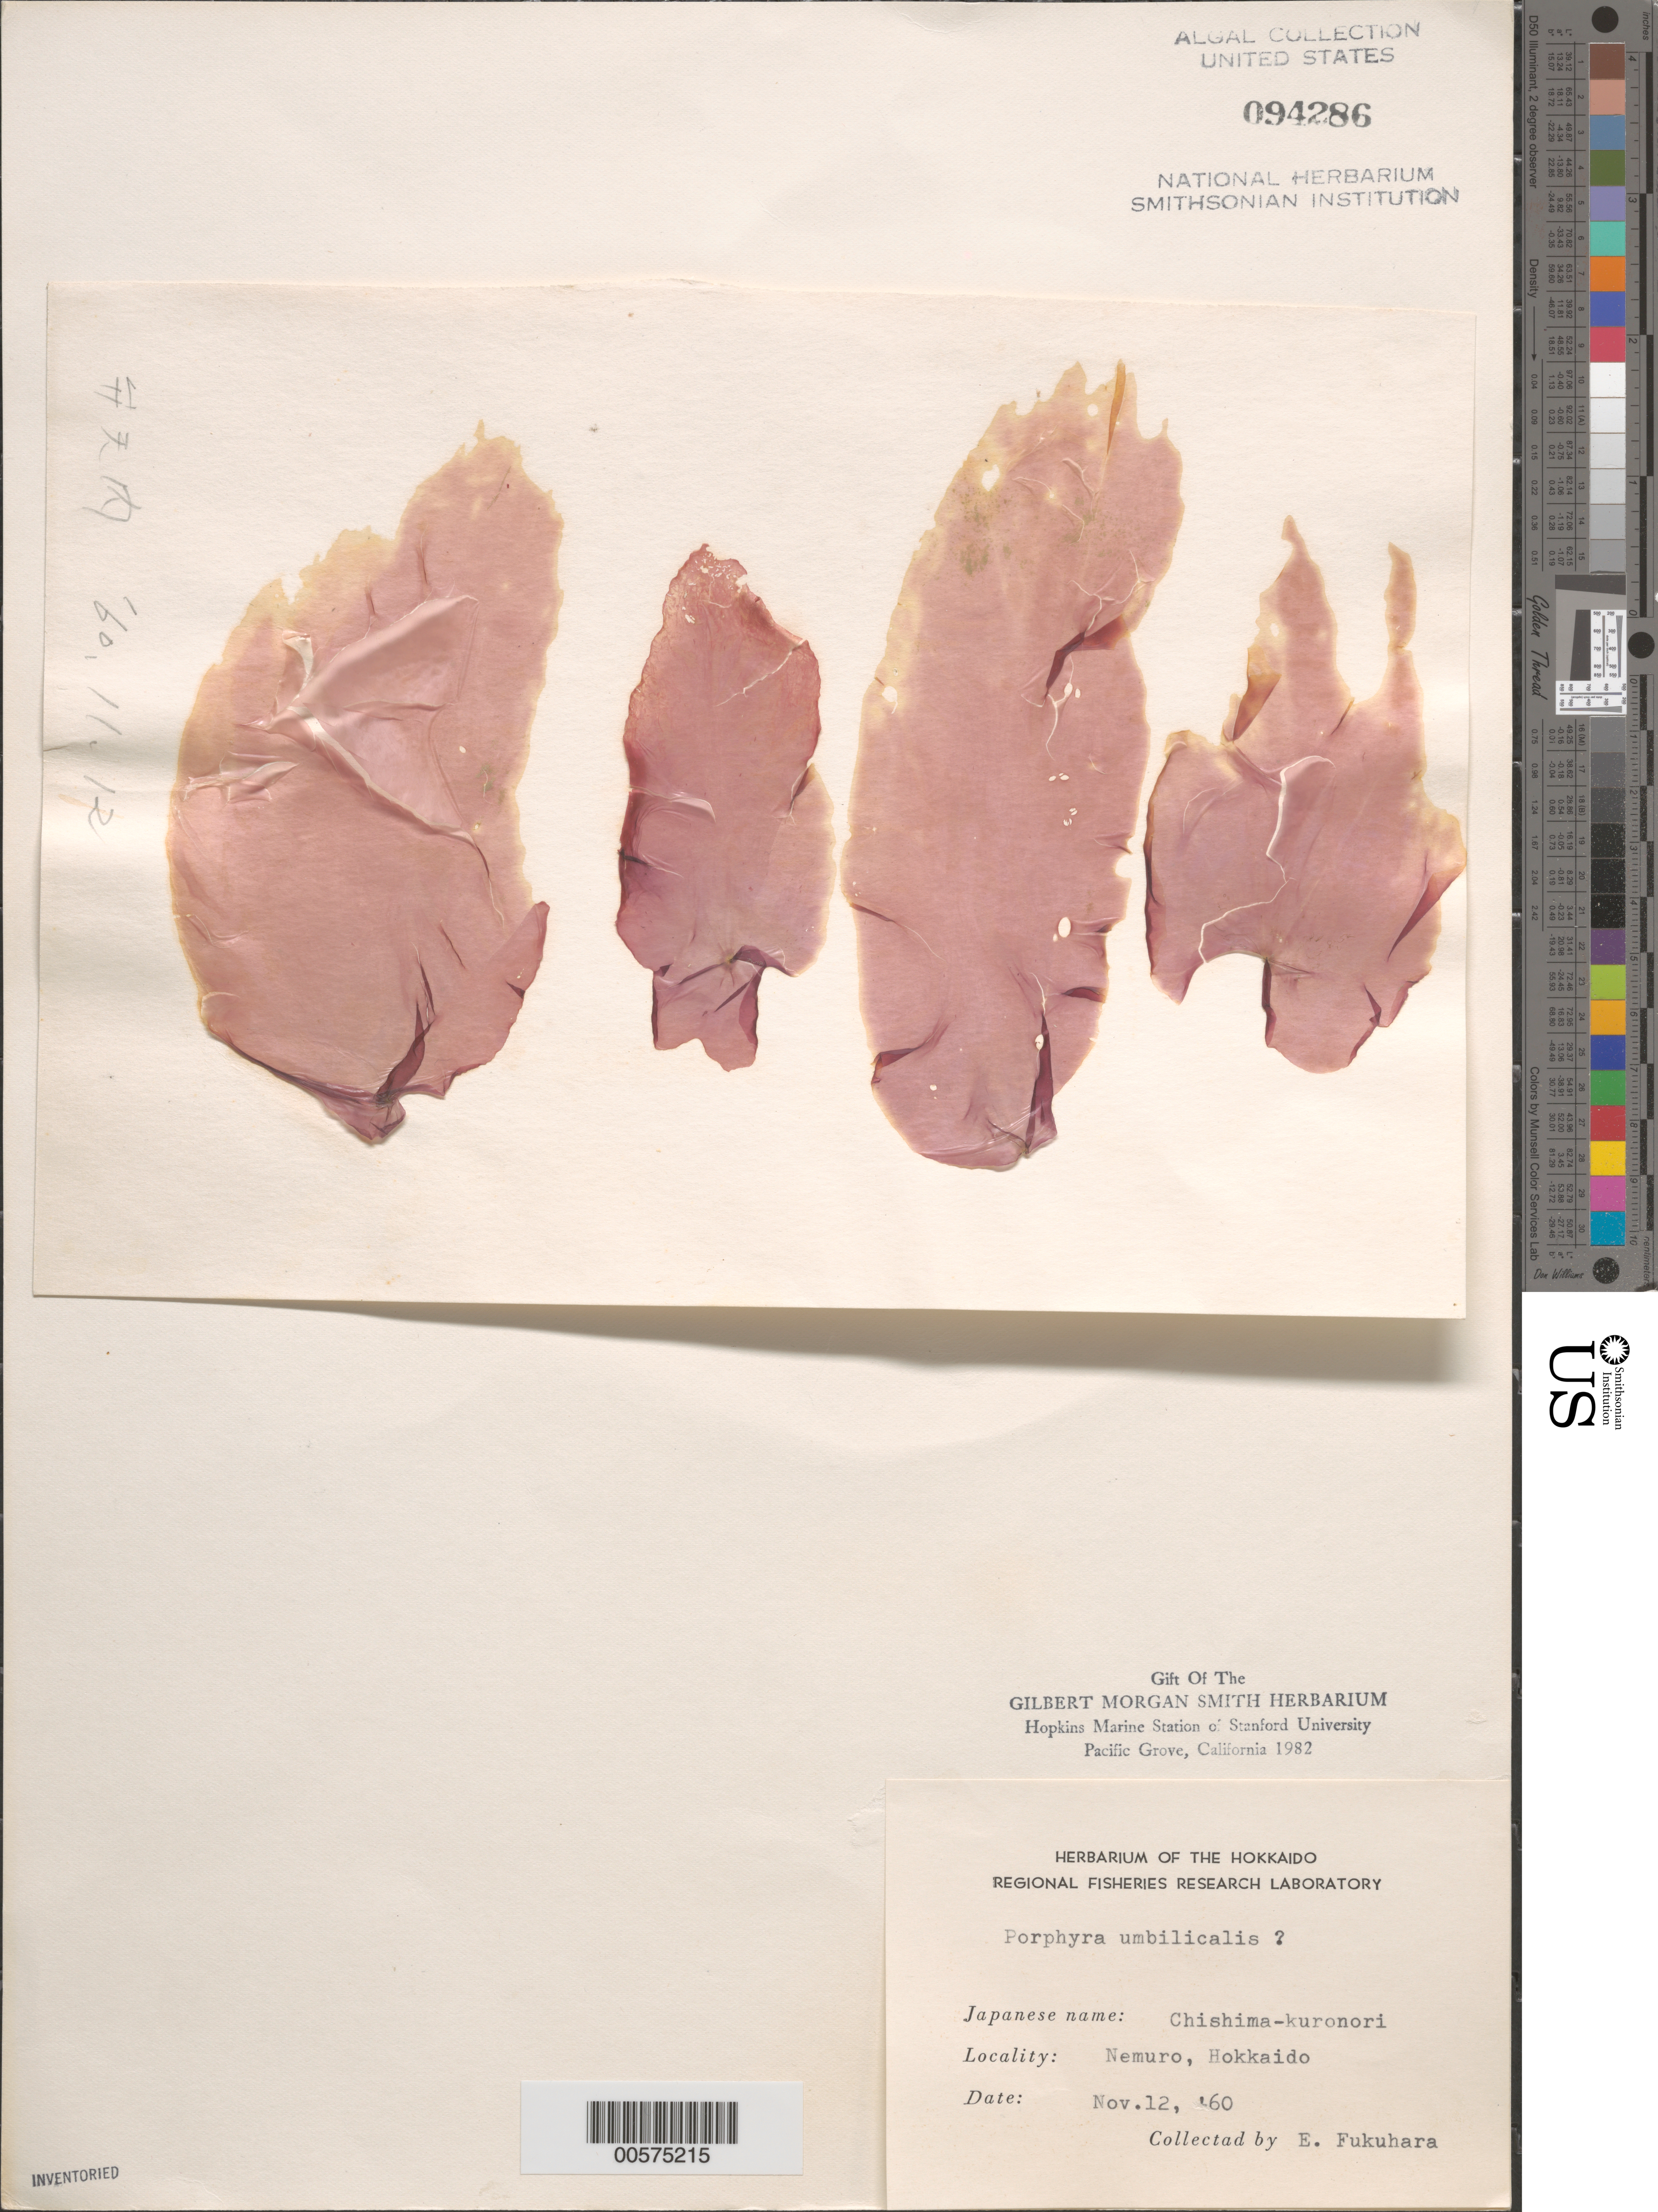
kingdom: Plantae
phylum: Rhodophyta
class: Bangiophyceae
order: Bangiales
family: Bangiaceae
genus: Porphyra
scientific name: Porphyra umbilicalis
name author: Kütz.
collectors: E. Fukuhara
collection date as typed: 12 Nov 1960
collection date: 1960-11-12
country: Japan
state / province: Hokkaido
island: Hokkaido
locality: Nemuro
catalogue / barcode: US 94286